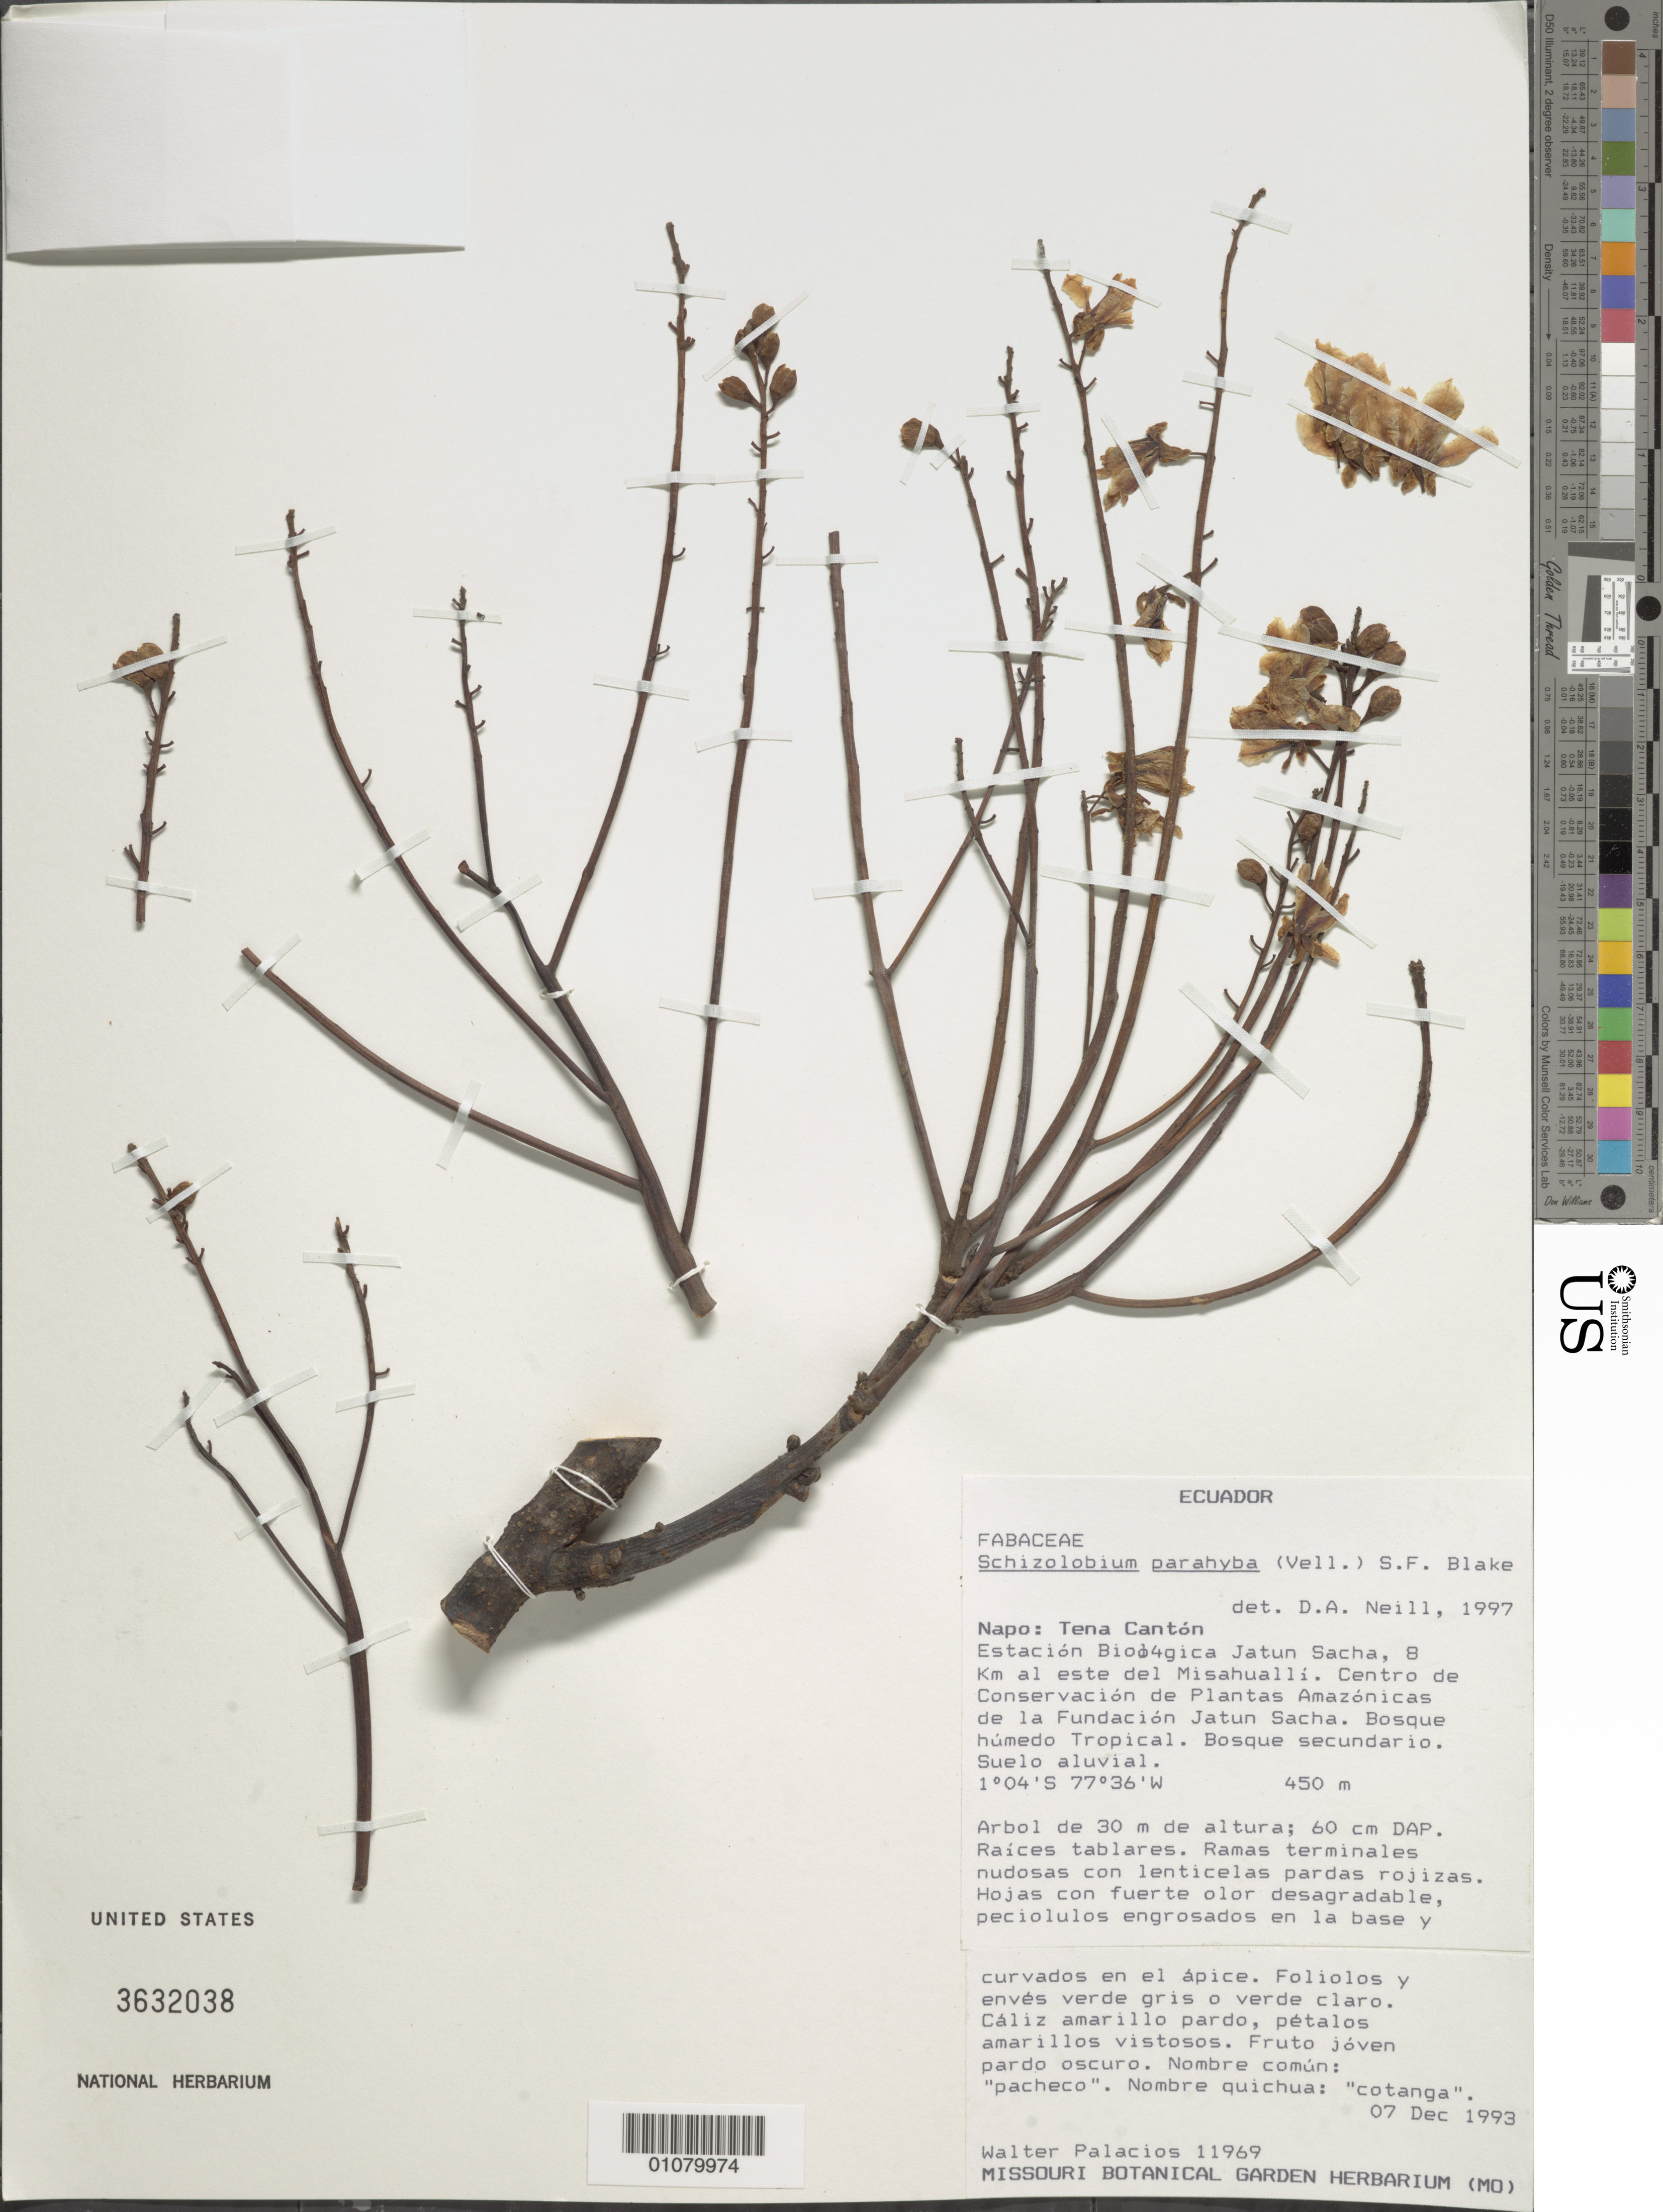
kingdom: Plantae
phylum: Tracheophyta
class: Magnoliopsida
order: Fabales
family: Fabaceae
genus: Schizolobium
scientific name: Schizolobium excelsum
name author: Vogel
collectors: W. Palacios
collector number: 11969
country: Ecuador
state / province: Napo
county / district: Tena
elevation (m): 450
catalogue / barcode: US 3932038